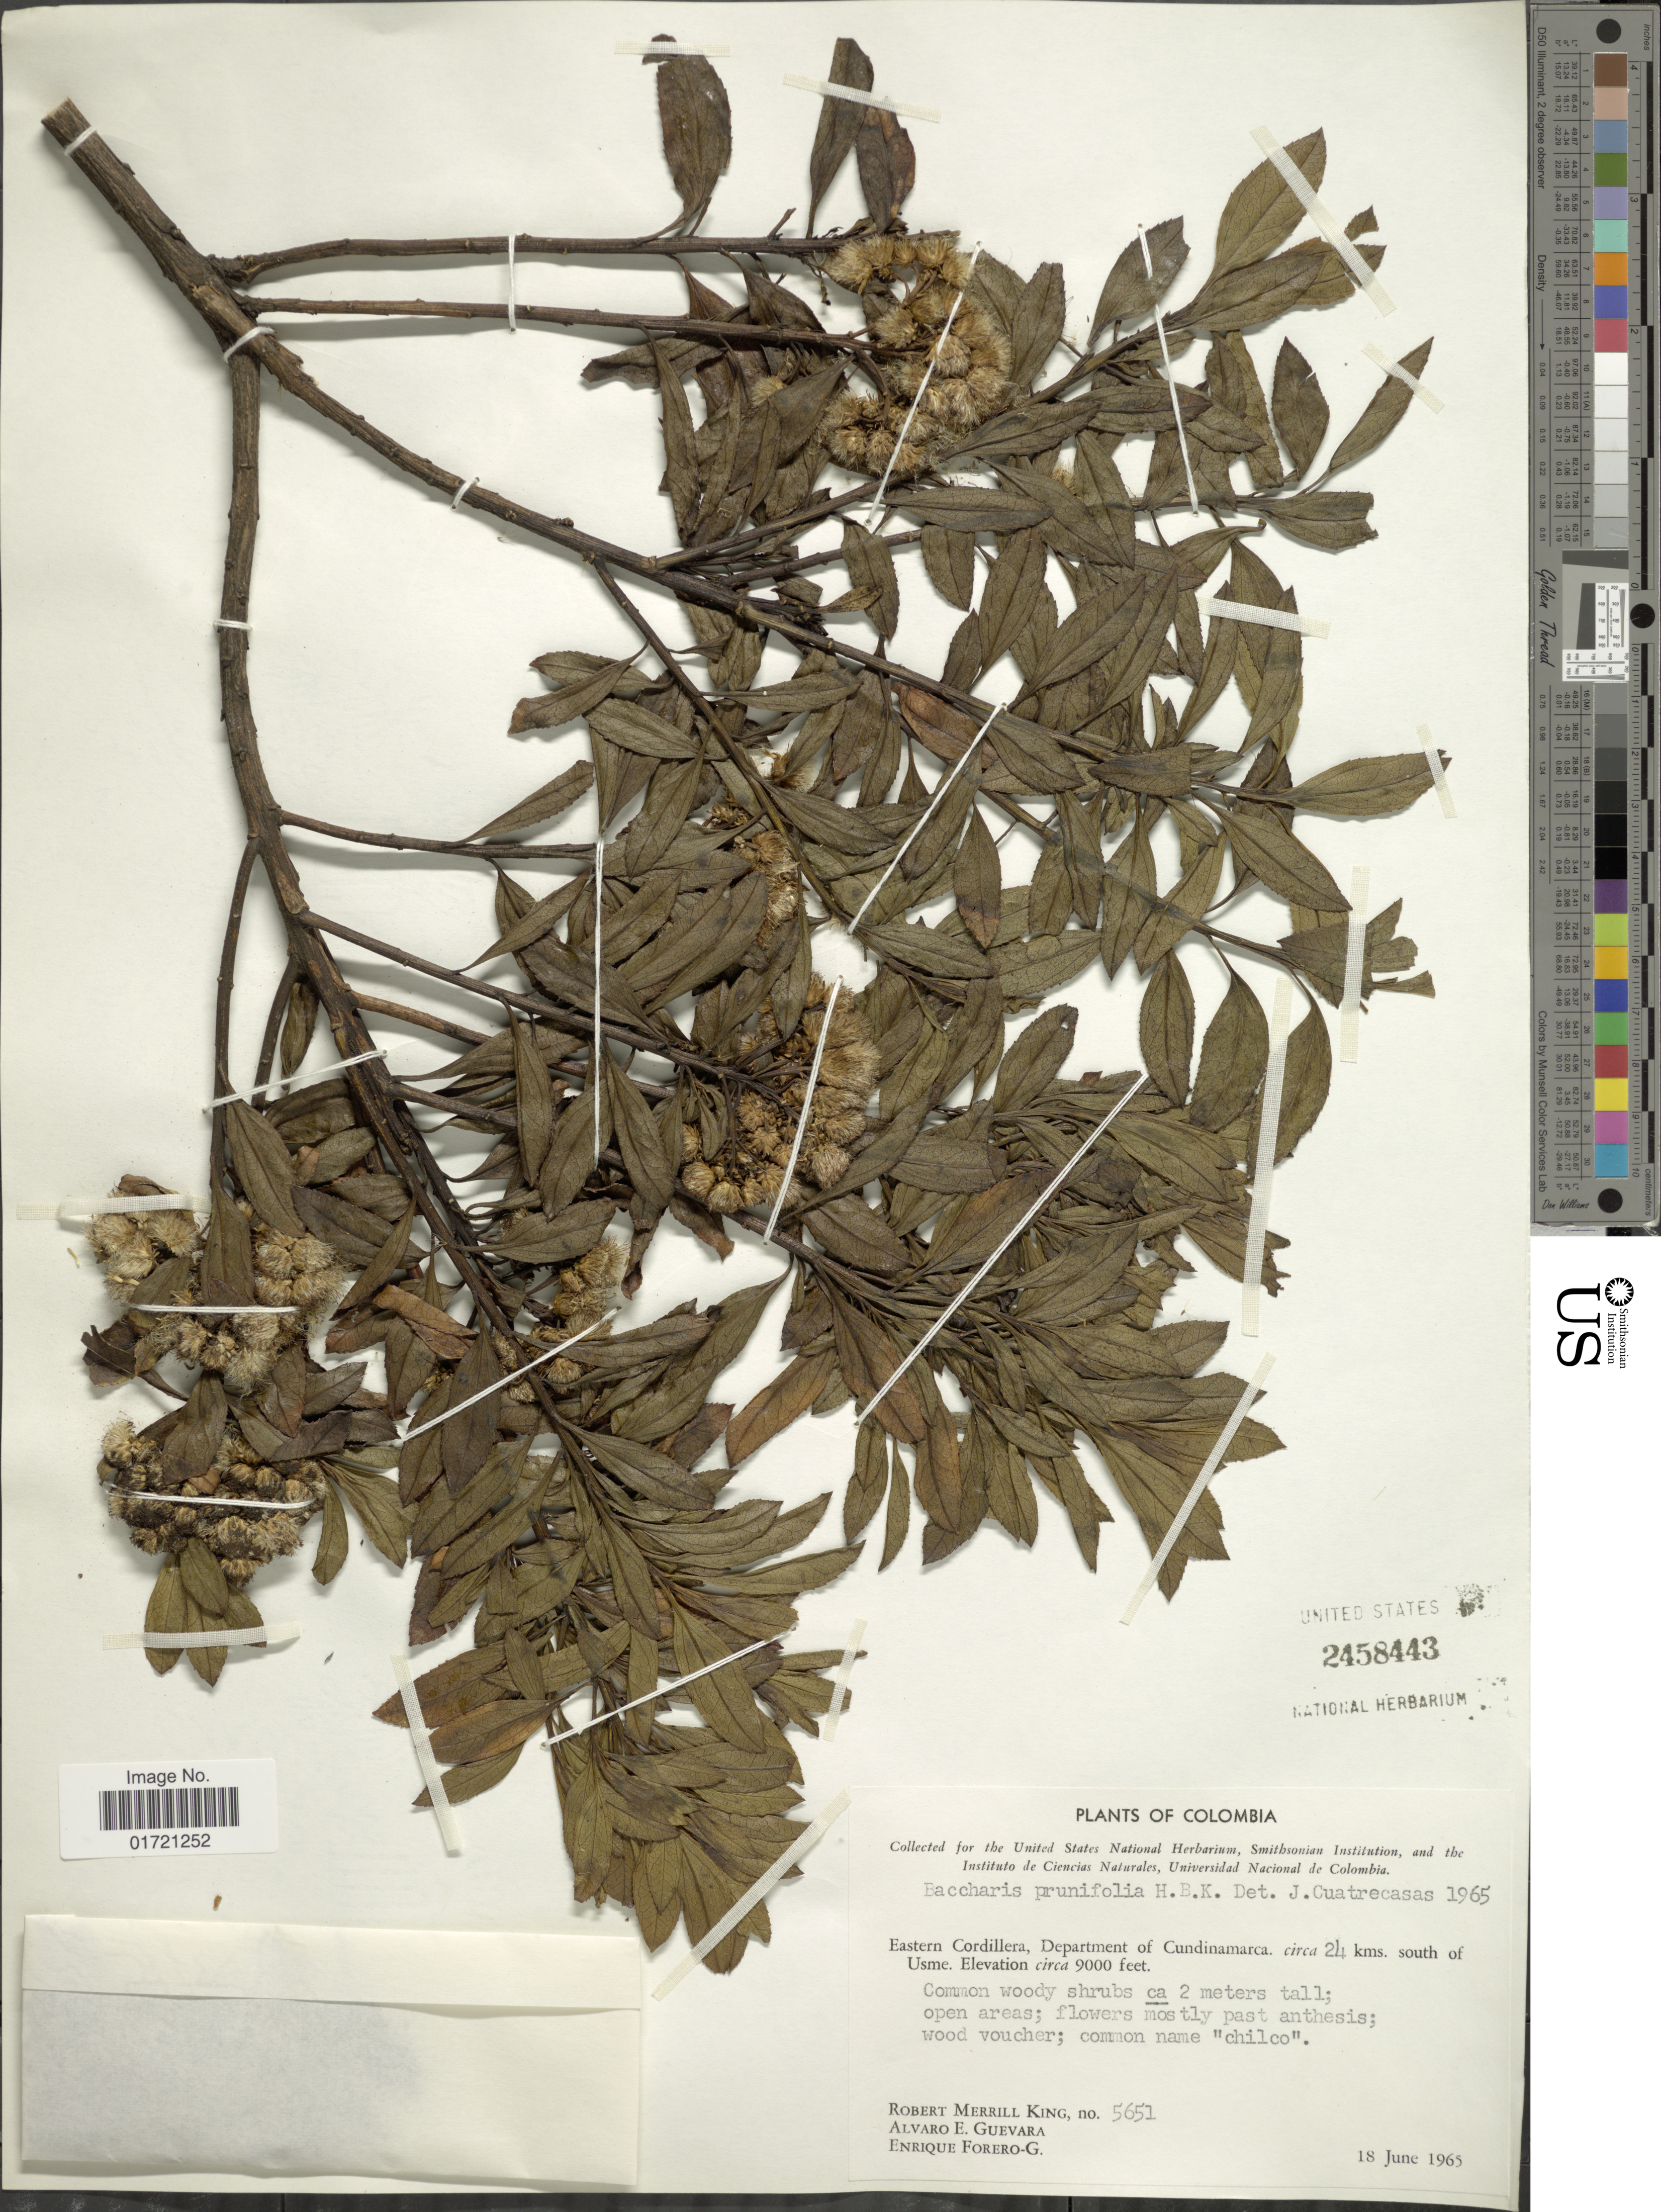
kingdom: Plantae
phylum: Tracheophyta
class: Magnoliopsida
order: Asterales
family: Asteraceae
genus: Baccharis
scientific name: Baccharis prunifolia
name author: Kunth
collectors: R. M. King, A. E. Guevara & E. Forero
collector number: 5651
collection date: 1965-06-18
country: Colombia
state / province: Cundinamarca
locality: Eastern Cordillera, Department of Cundinamarca, circa 24 kms. south of Usme.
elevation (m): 2743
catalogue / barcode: US 2458443